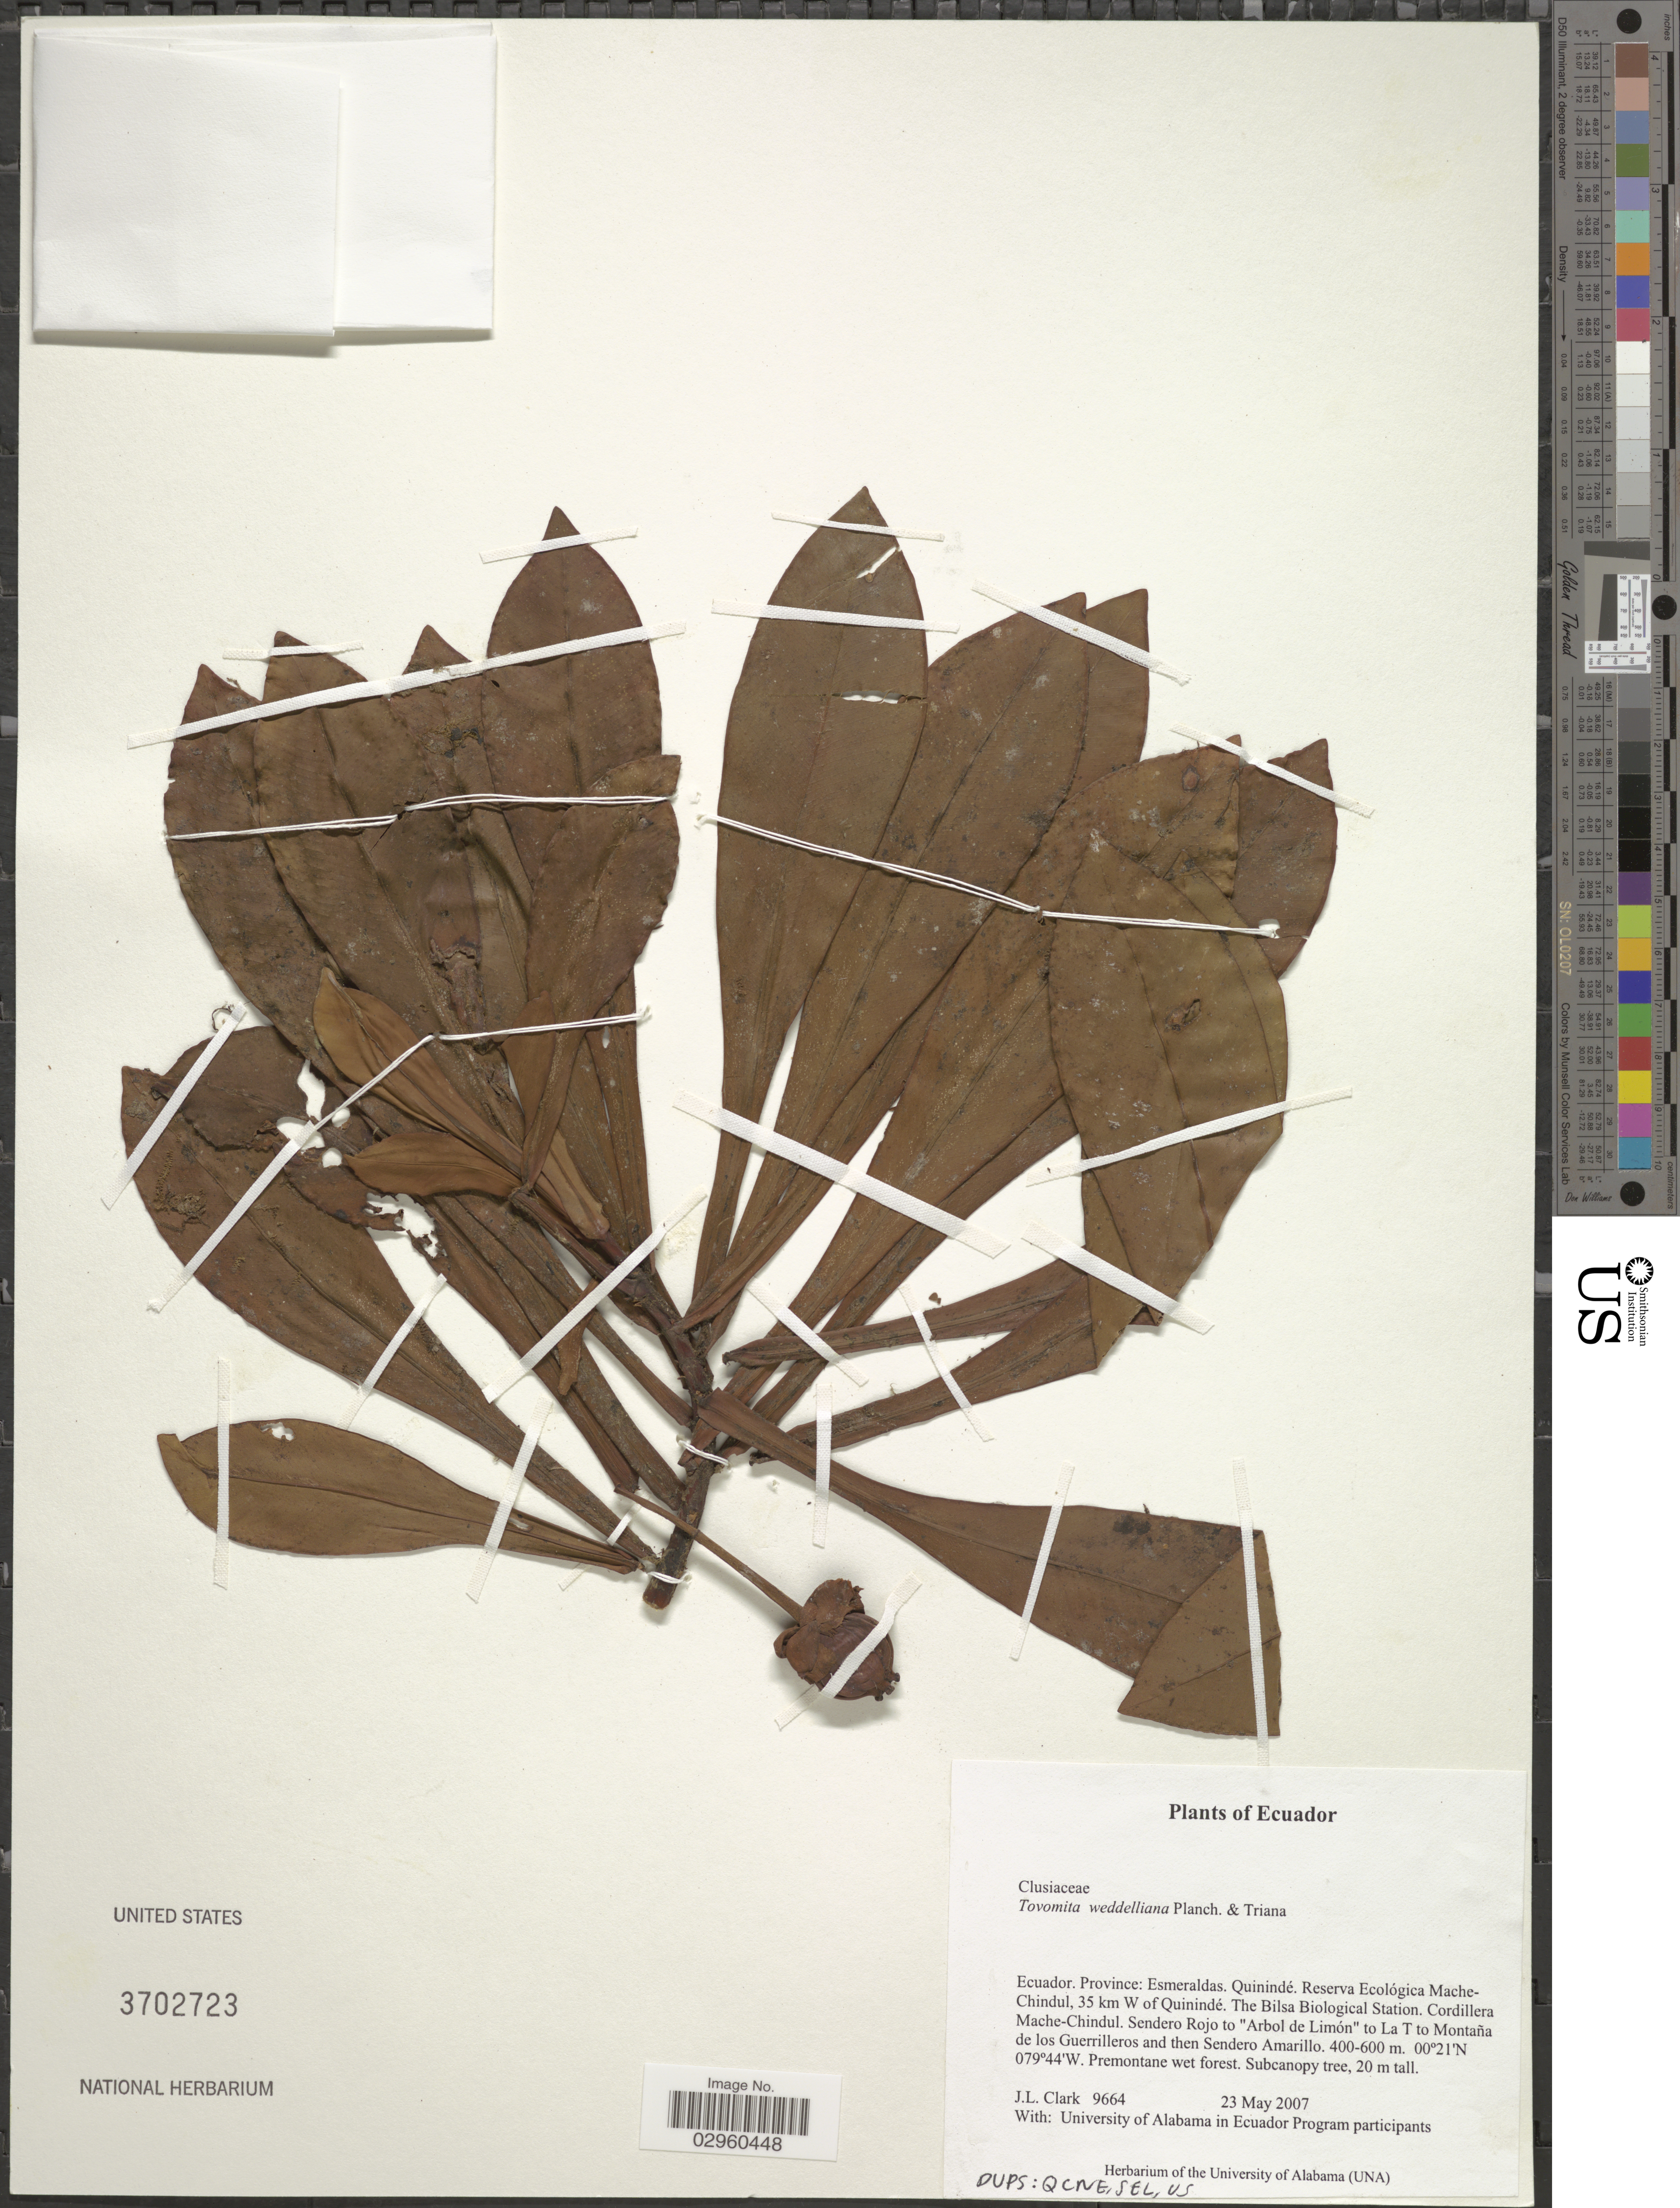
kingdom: Plantae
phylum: Tracheophyta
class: Magnoliopsida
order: Malpighiales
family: Clusiaceae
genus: Arawakia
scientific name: Arawakia weddelliana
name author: (Planch. & Triana) L. Marinho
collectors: J. L. Clark & University of Alabama in Ecuador Program participants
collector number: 9664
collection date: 2007-05-23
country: Ecuador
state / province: Esmeraldas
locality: Province: Esmeraldas. Quinindé. Reserva Ecológica Mache-Chindul, 35 km W of Quinindé. The Bilsa Biological Station. Cordillera Mache-Chindul. Sendero Rojo to "Arbol de Limón" to La T to Montaña de los Guerrilleros and then Sendero Amarillo.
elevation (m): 400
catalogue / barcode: US 3702723